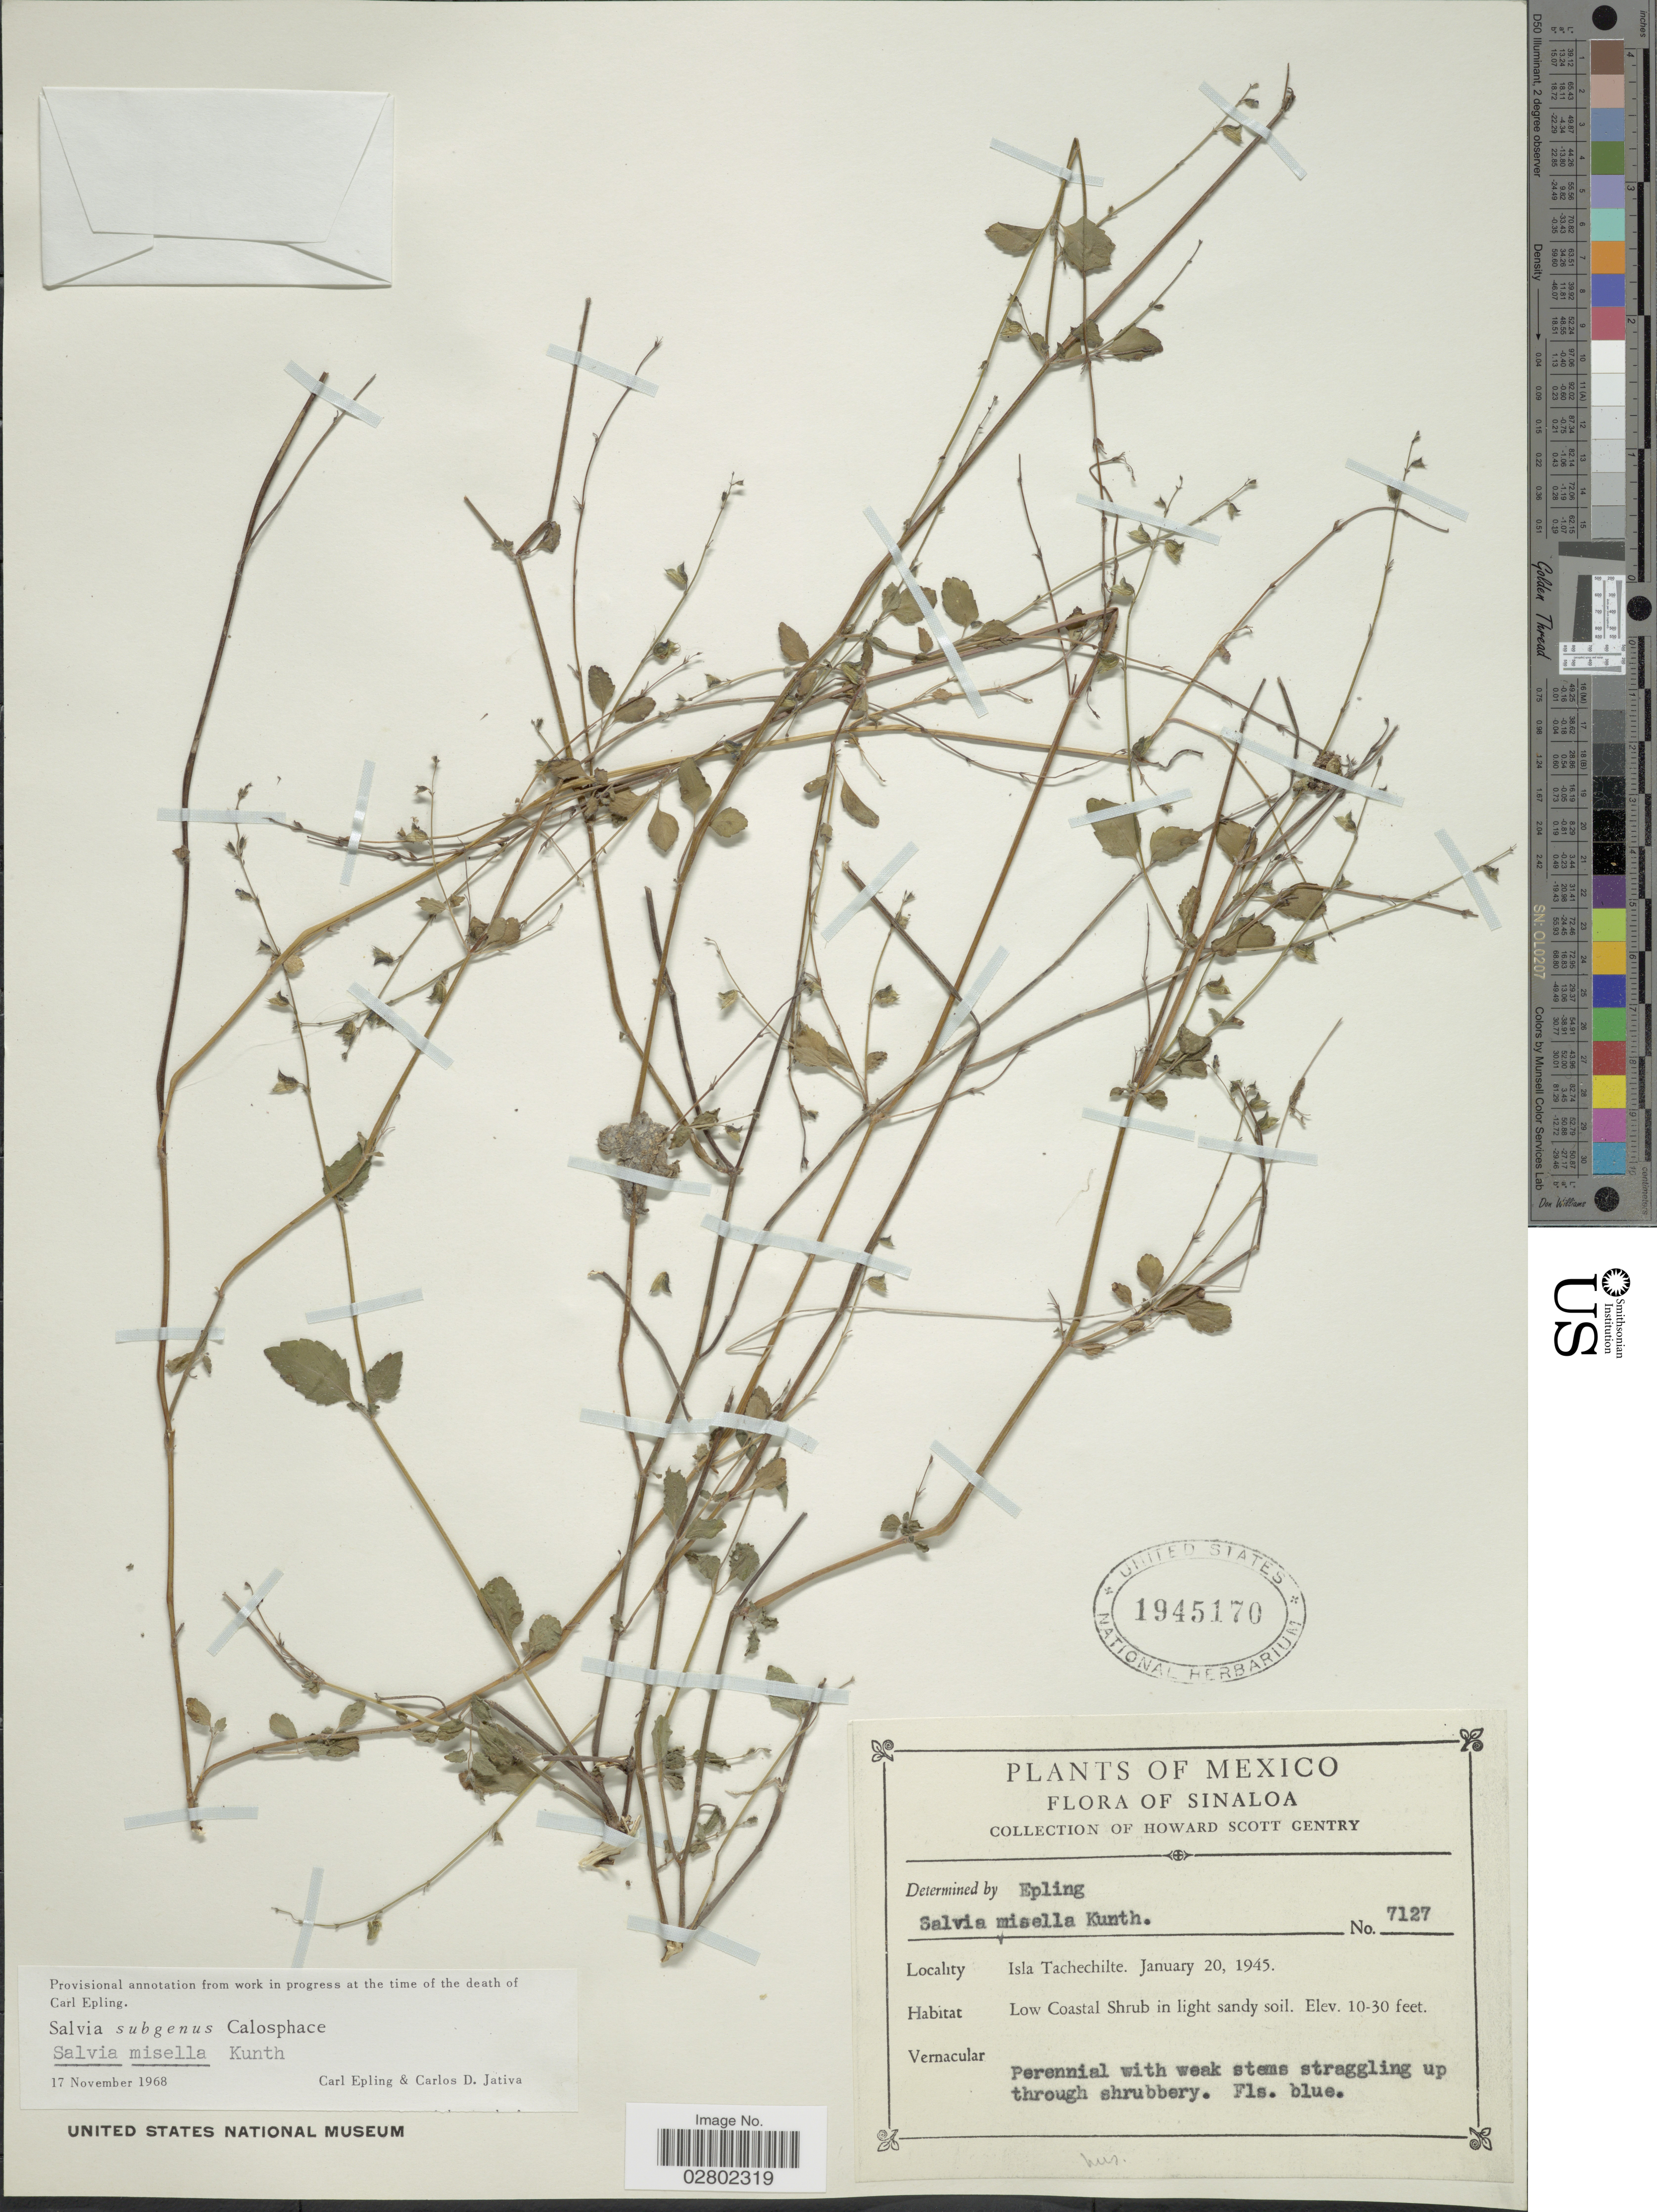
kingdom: Plantae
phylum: Tracheophyta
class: Magnoliopsida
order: Lamiales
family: Lamiaceae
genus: Salvia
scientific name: Salvia misella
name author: Kunth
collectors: H. S. Gentry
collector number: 7127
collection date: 1945-01-20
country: Mexico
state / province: Sinaloa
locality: Isla Tachechilte.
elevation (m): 3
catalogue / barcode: US 1945170